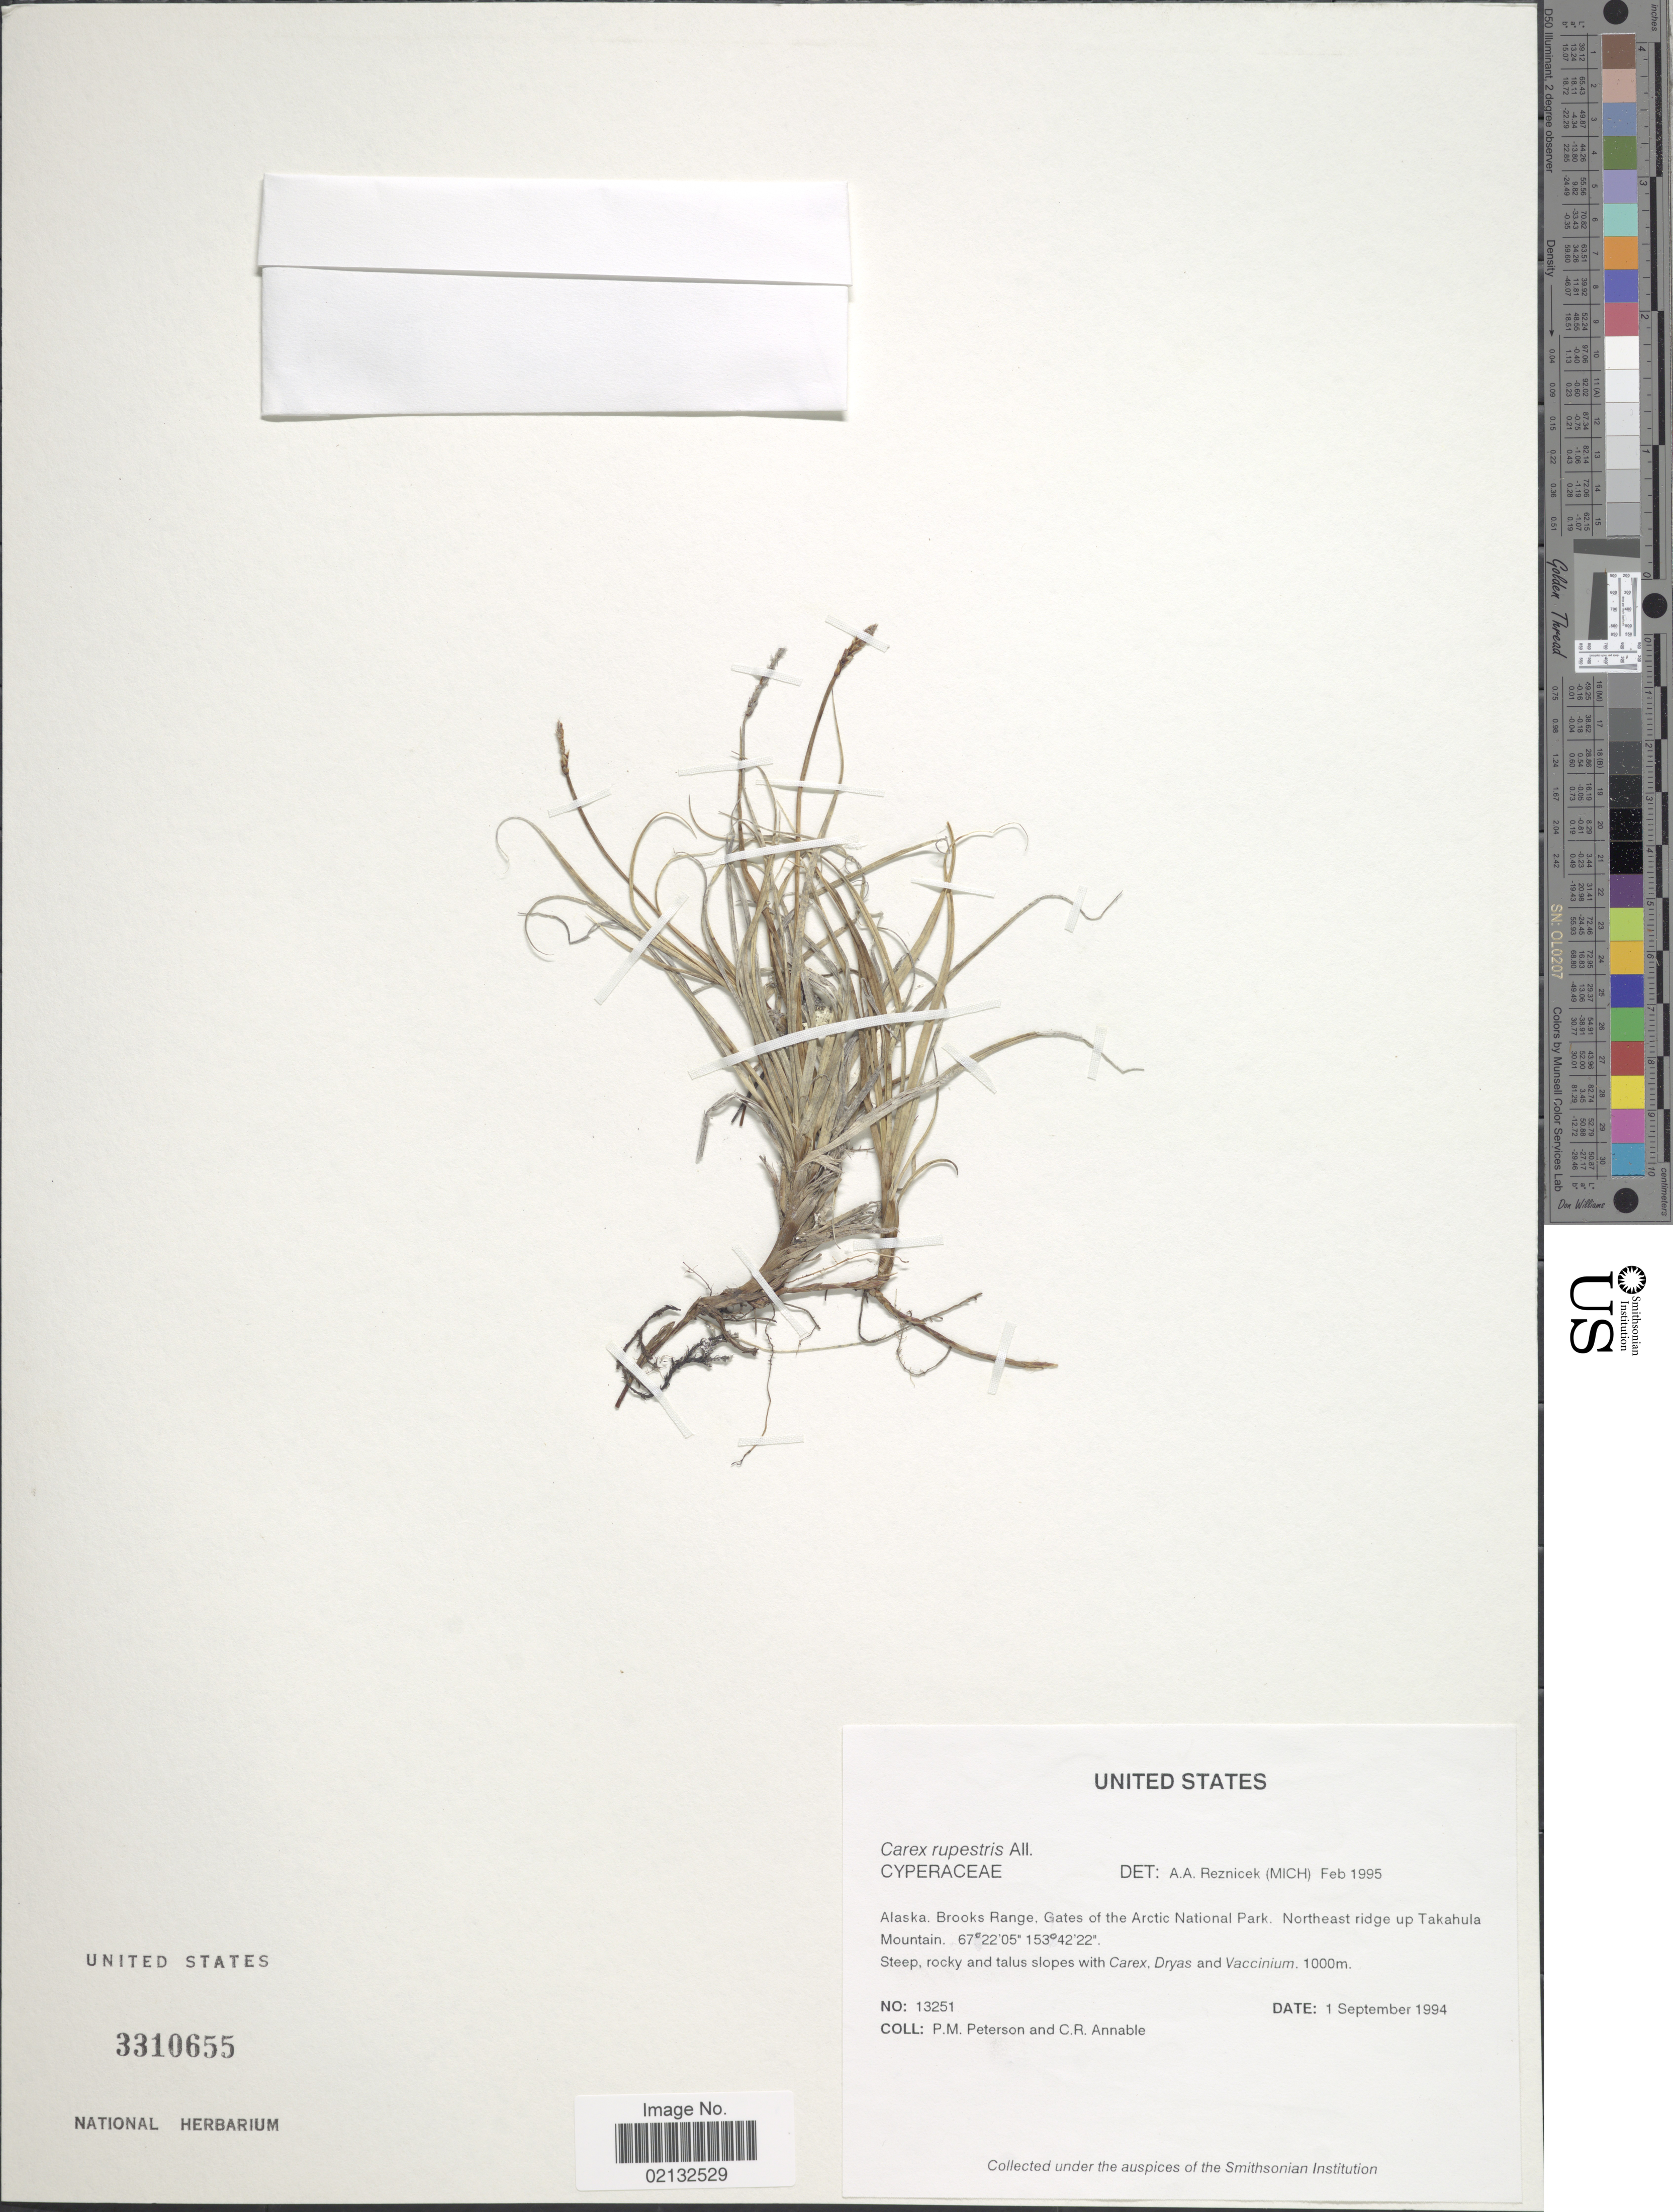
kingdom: Plantae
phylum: Tracheophyta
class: Liliopsida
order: Poales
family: Cyperaceae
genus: Carex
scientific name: Carex rupestris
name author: All.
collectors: P. M. Peterson & C. R. Annable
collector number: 13251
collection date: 1994-09-01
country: United States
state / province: Alaska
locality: Brooks Range, Gates of the Arctic National Park. Northeast ridge up Takahula Mountain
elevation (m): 1000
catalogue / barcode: US 3310655